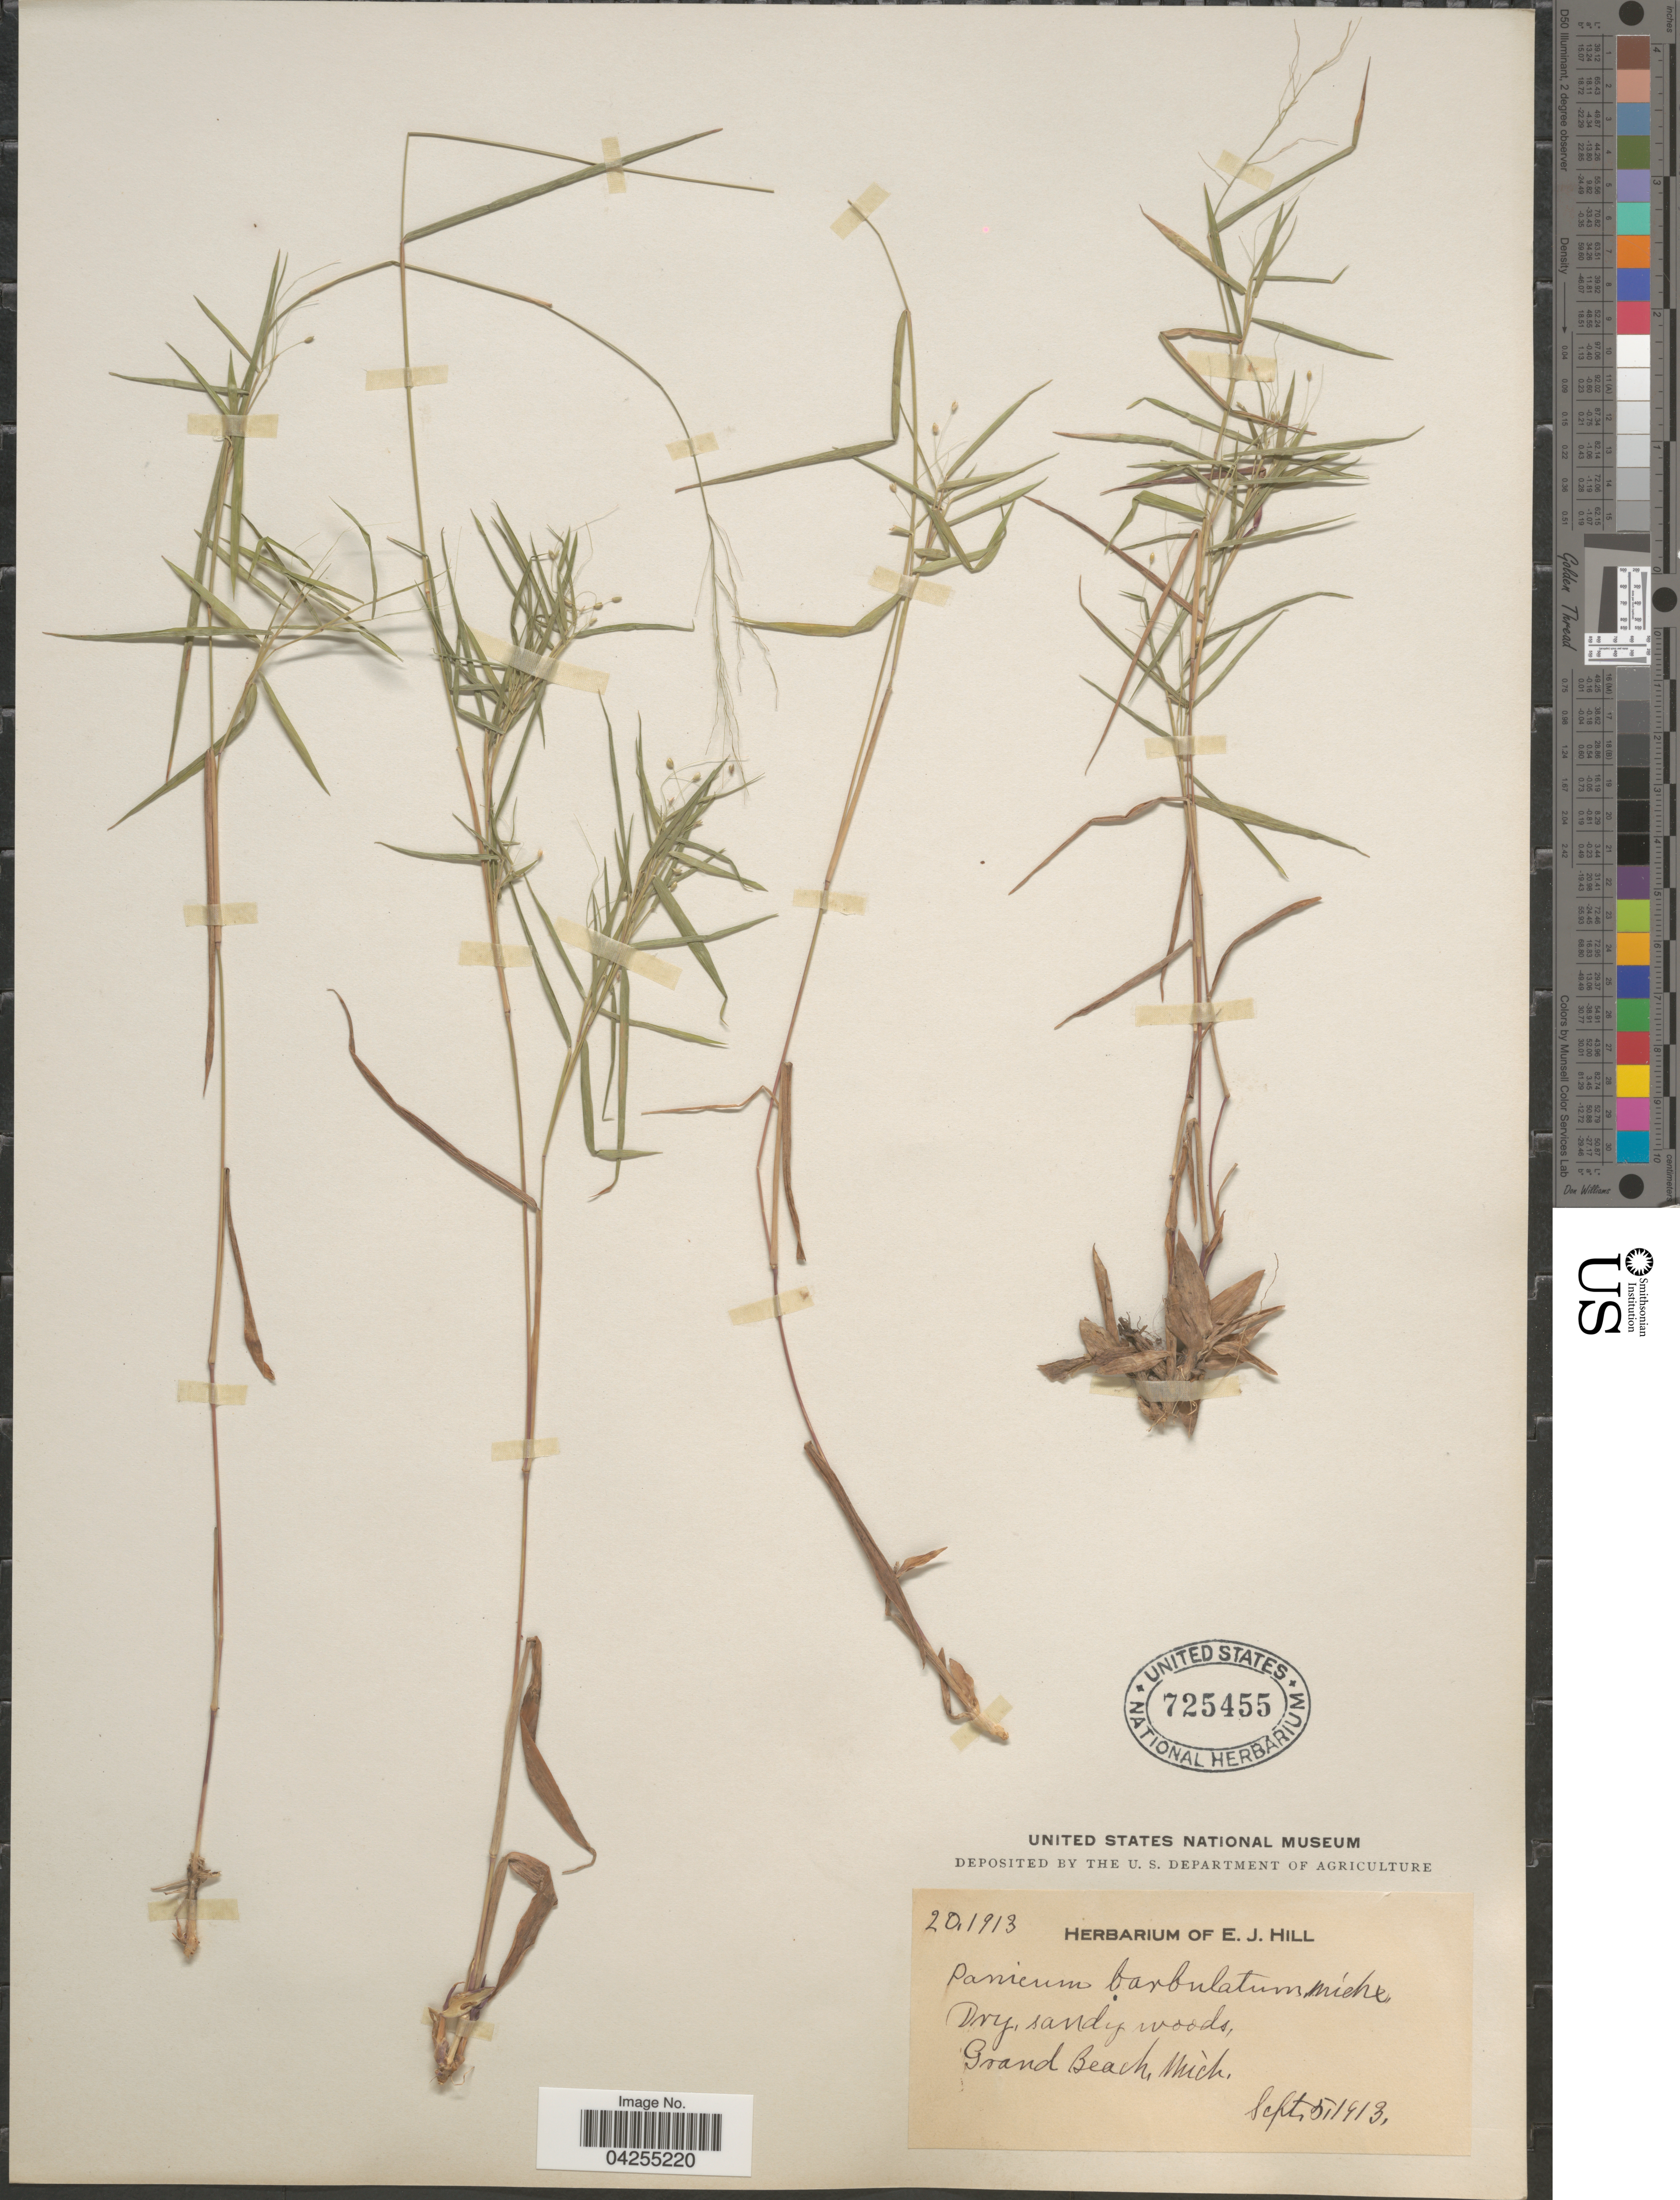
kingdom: Plantae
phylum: Tracheophyta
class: Liliopsida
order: Poales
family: Poaceae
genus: Dichanthelium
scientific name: Dichanthelium dichotomum var. dichotomum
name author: (L.) Gould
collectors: E. J. Hill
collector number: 201913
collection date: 1913-09-05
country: United States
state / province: Michigan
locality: Dry, sandy woods, Grand Beach.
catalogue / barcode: US 725455